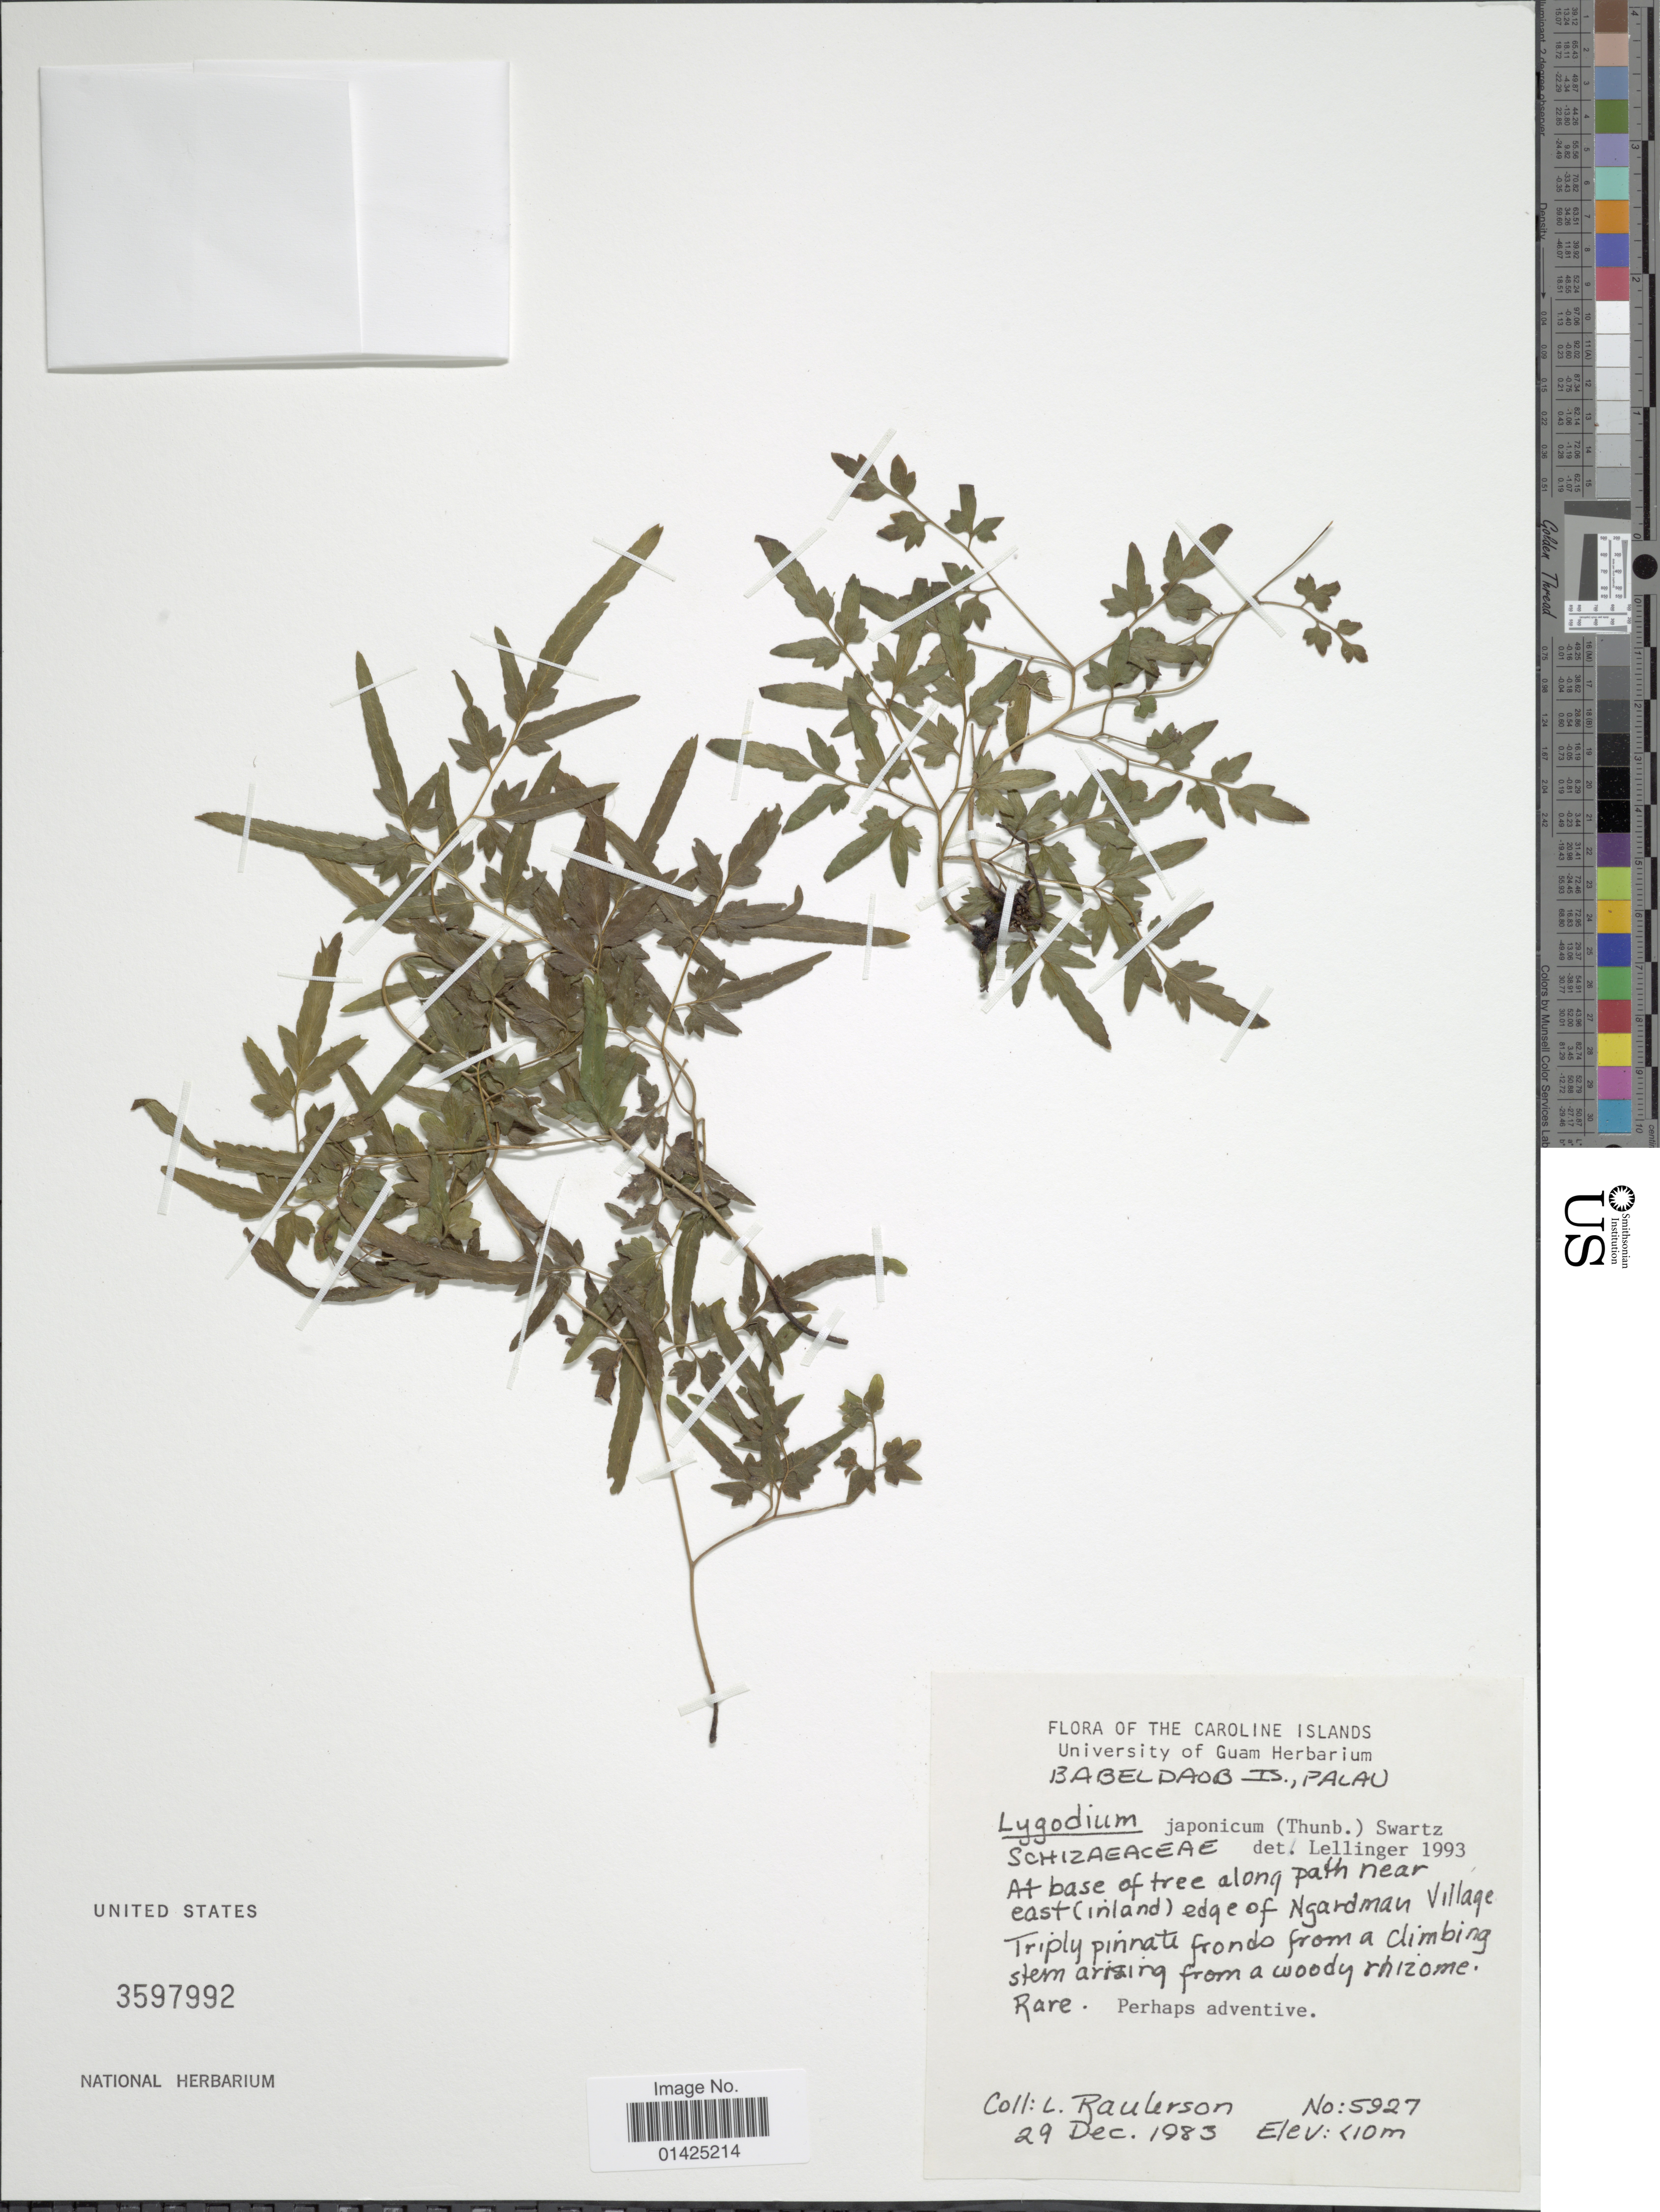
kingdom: Plantae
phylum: Tracheophyta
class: Polypodiopsida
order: Schizaeales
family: Lygodiaceae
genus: Lygodium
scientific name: Lygodium japonicum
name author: (Thunb.) Sw.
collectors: L. Raulerson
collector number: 5927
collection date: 1983-12-29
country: Palau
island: Babeldaob [Babelthuap]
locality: Babeldaob Island, Palau, The Caroline Islands, At base of tree along path near east (inland0 edge of Ngardman Village.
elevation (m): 10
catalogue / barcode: US 3597992